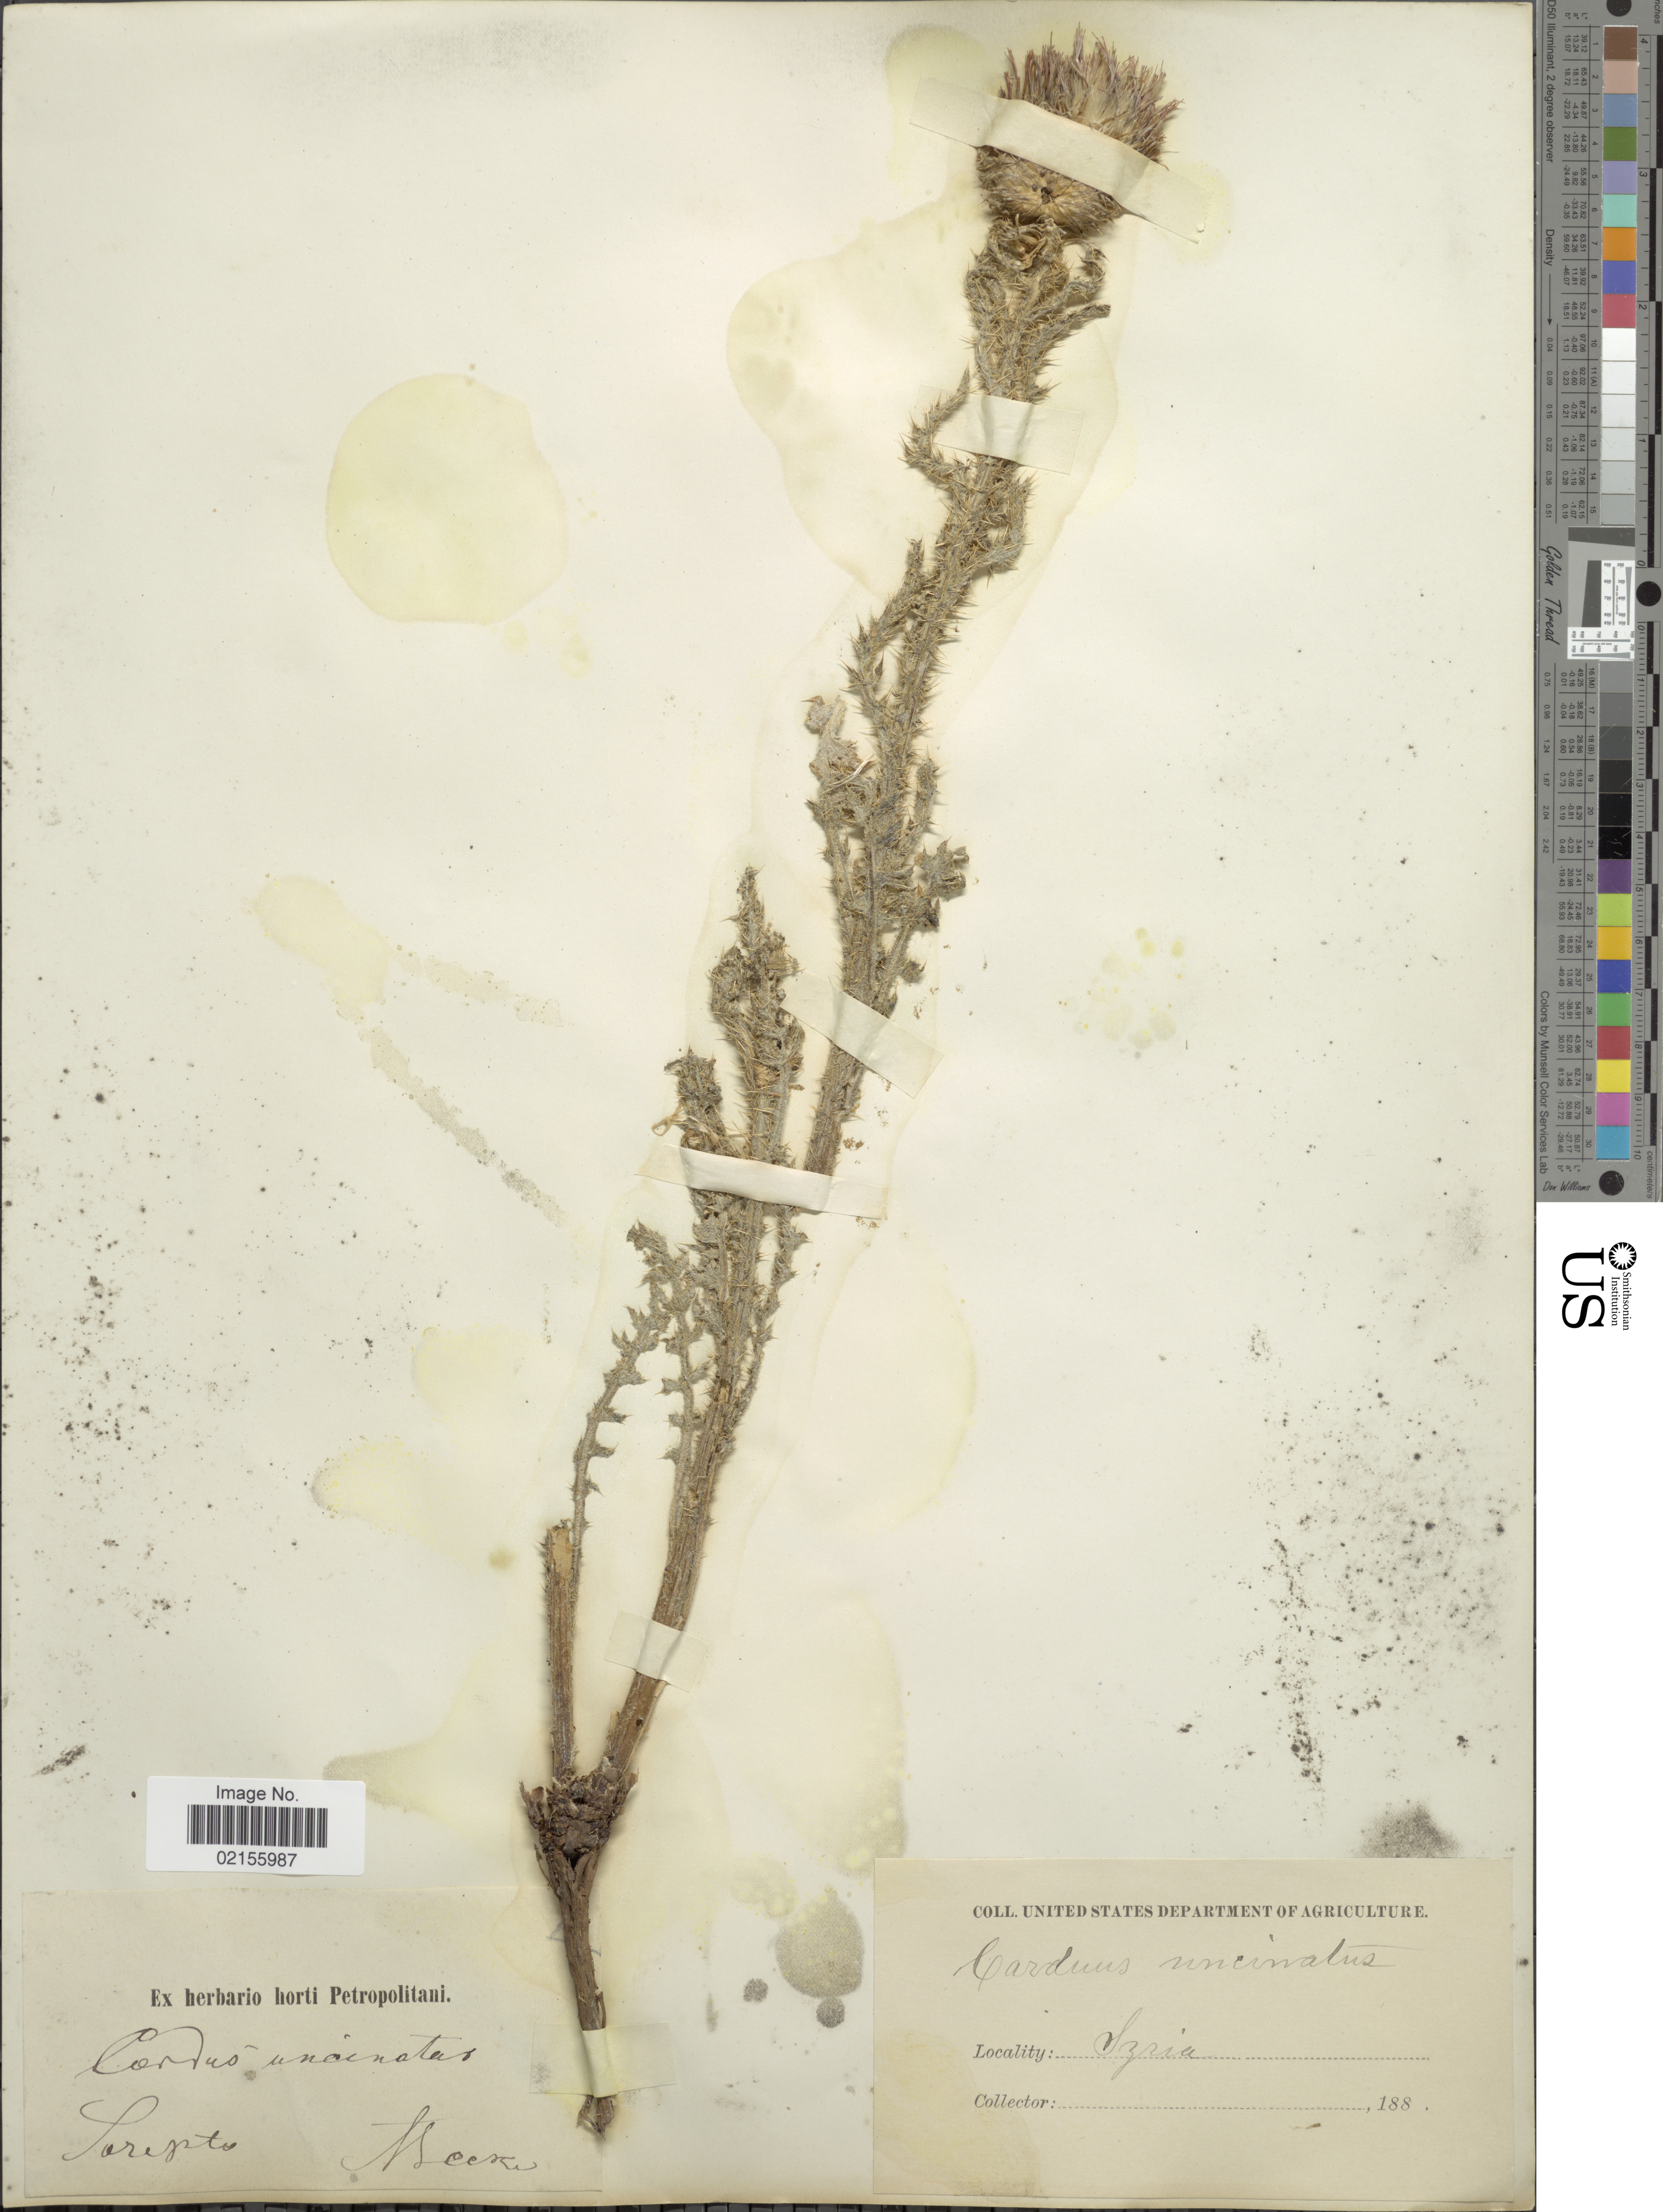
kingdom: Plantae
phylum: Tracheophyta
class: Magnoliopsida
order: Asterales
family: Asteraceae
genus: Carduus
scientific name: Carduus uncinatus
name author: M. Bieb.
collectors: -. Becker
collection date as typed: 188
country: Russian Federation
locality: Sarepta